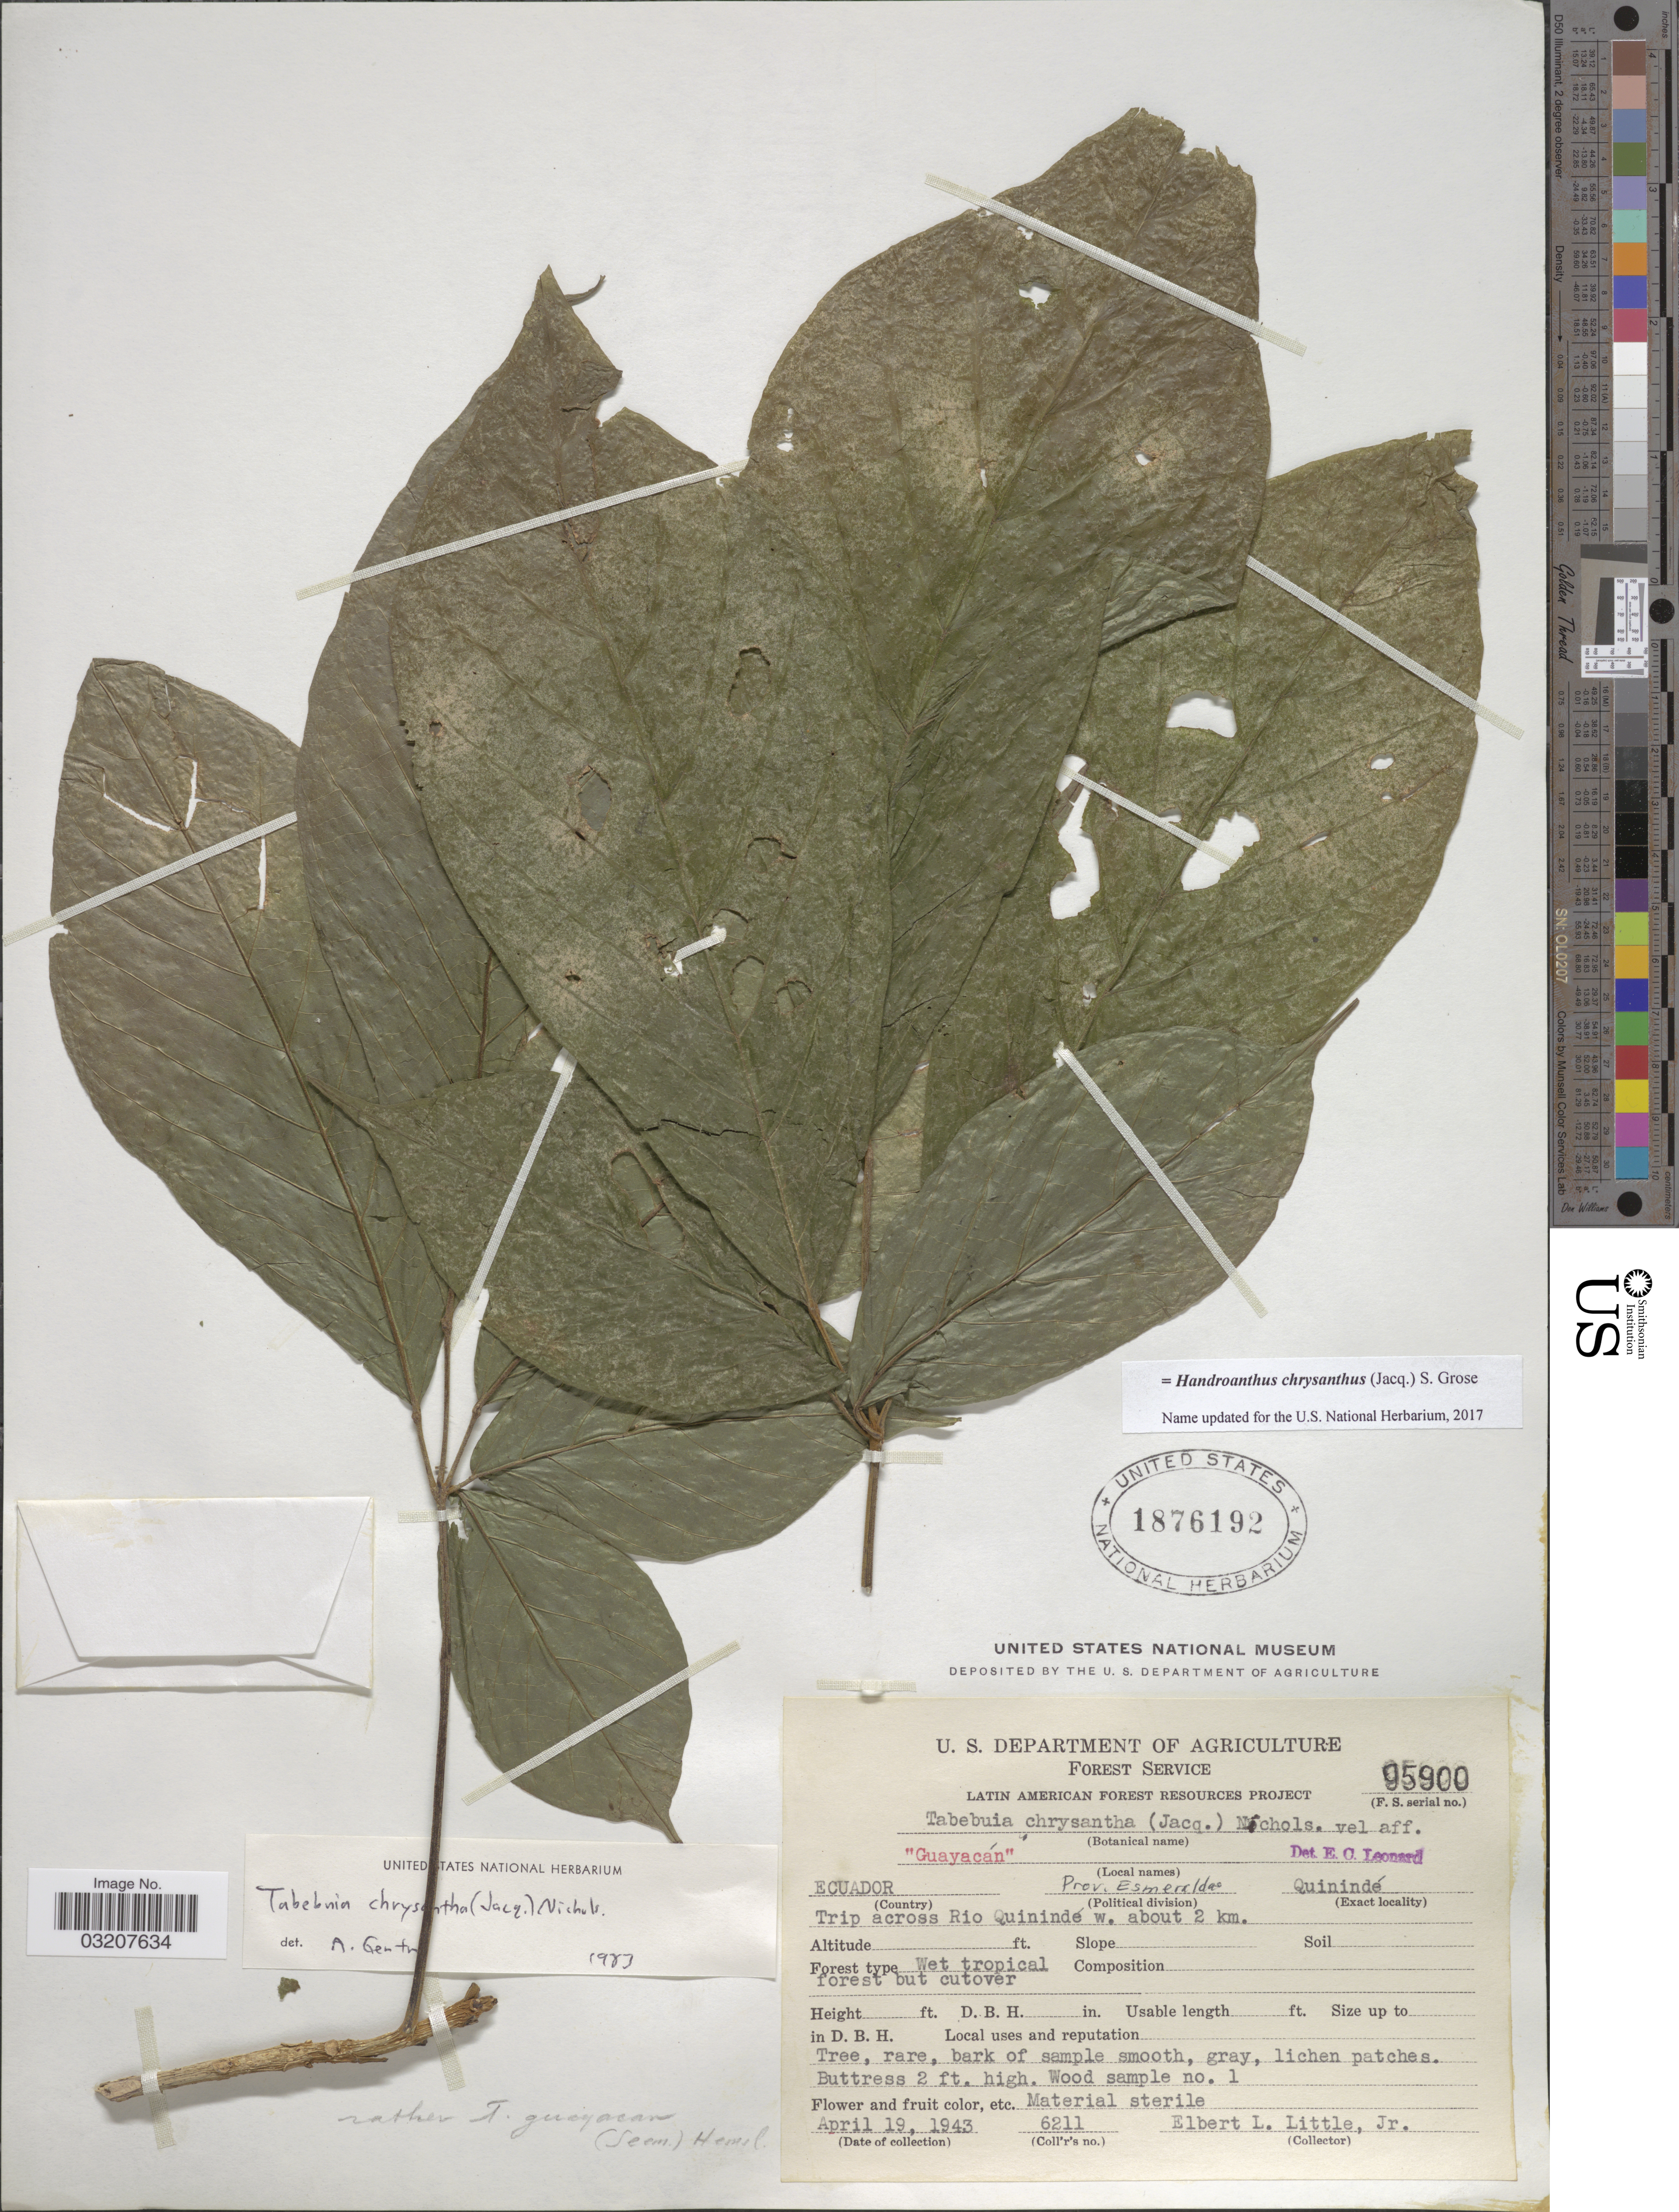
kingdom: Plantae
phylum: Tracheophyta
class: Magnoliopsida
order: Lamiales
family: Bignoniaceae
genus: Handroanthus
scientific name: Handroanthus chrysanthus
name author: (Jacq.) S.O. Grose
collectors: E. L. Little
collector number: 6211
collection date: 1943-04-19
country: Ecuador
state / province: Esmeraldas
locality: Quinindé, Trip across Rio Quinindé w. about 2 km.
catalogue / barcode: US 1876192